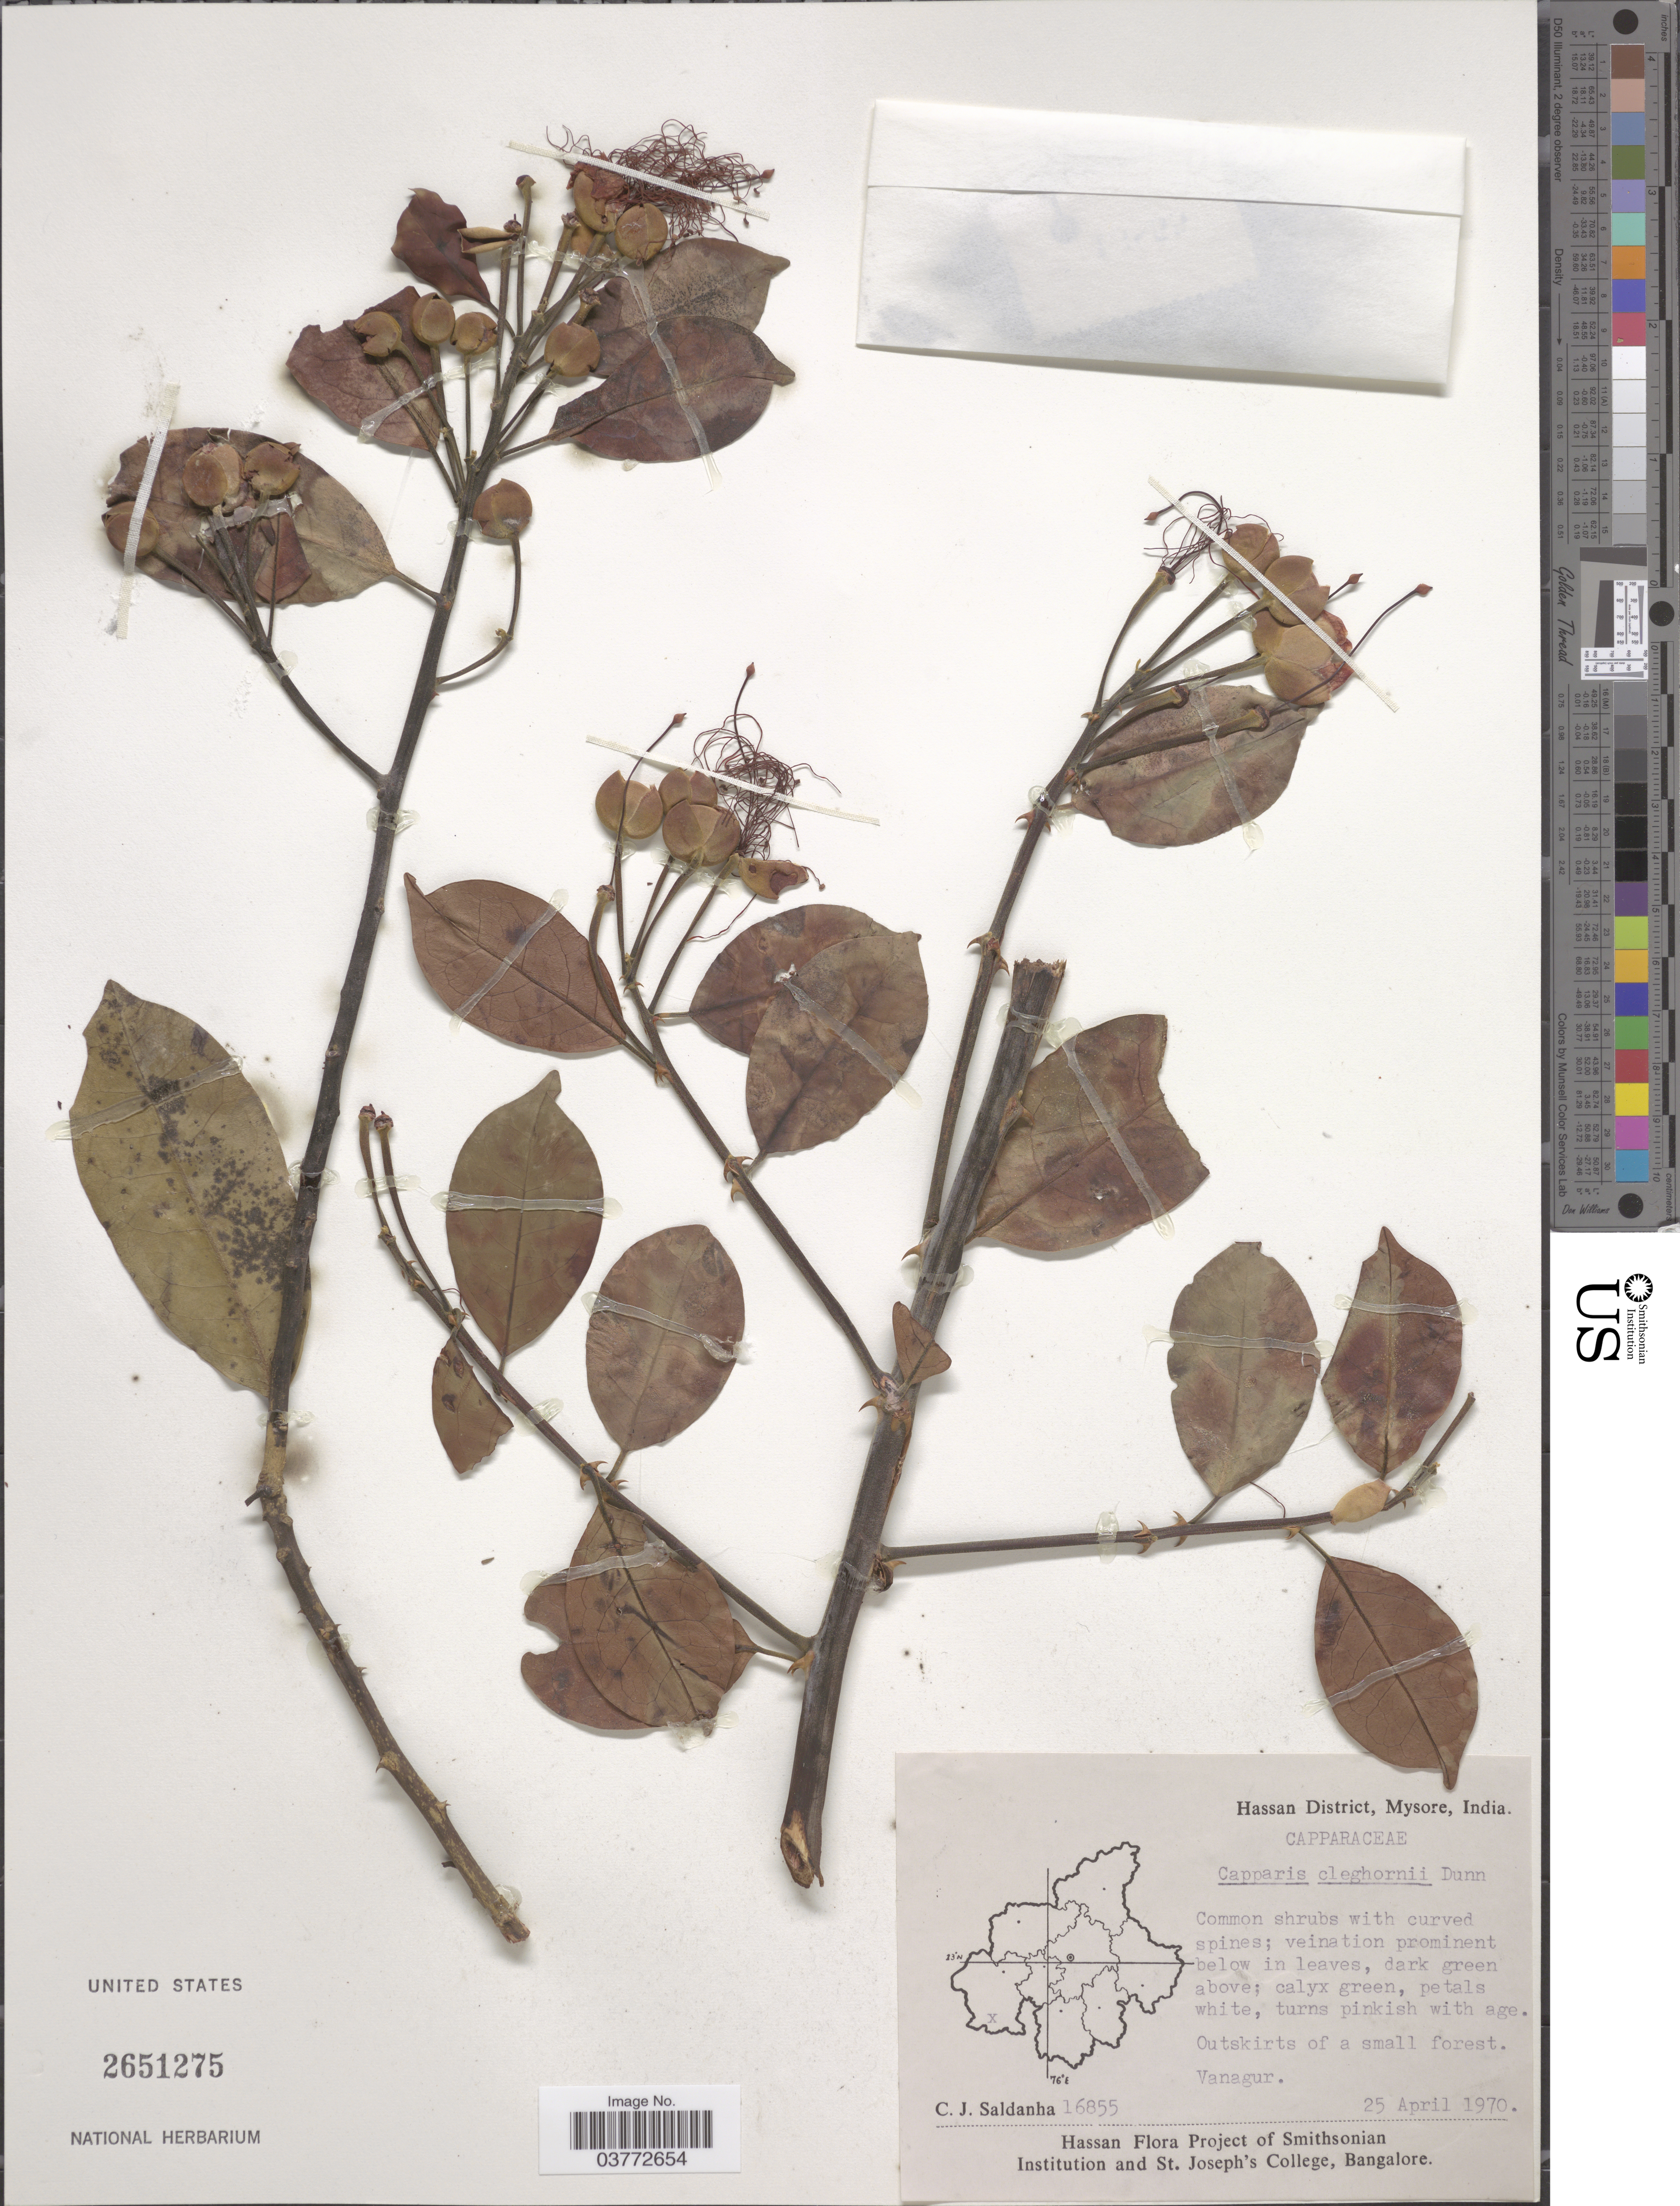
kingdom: Plantae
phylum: Tracheophyta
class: Magnoliopsida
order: Brassicales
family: Capparaceae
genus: Capparis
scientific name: Capparis cleghornii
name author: Dunn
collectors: C. J. Saldanha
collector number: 16855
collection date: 1970-04-25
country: India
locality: Hassan District, Mysore. Vanagur.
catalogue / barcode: US 2651275